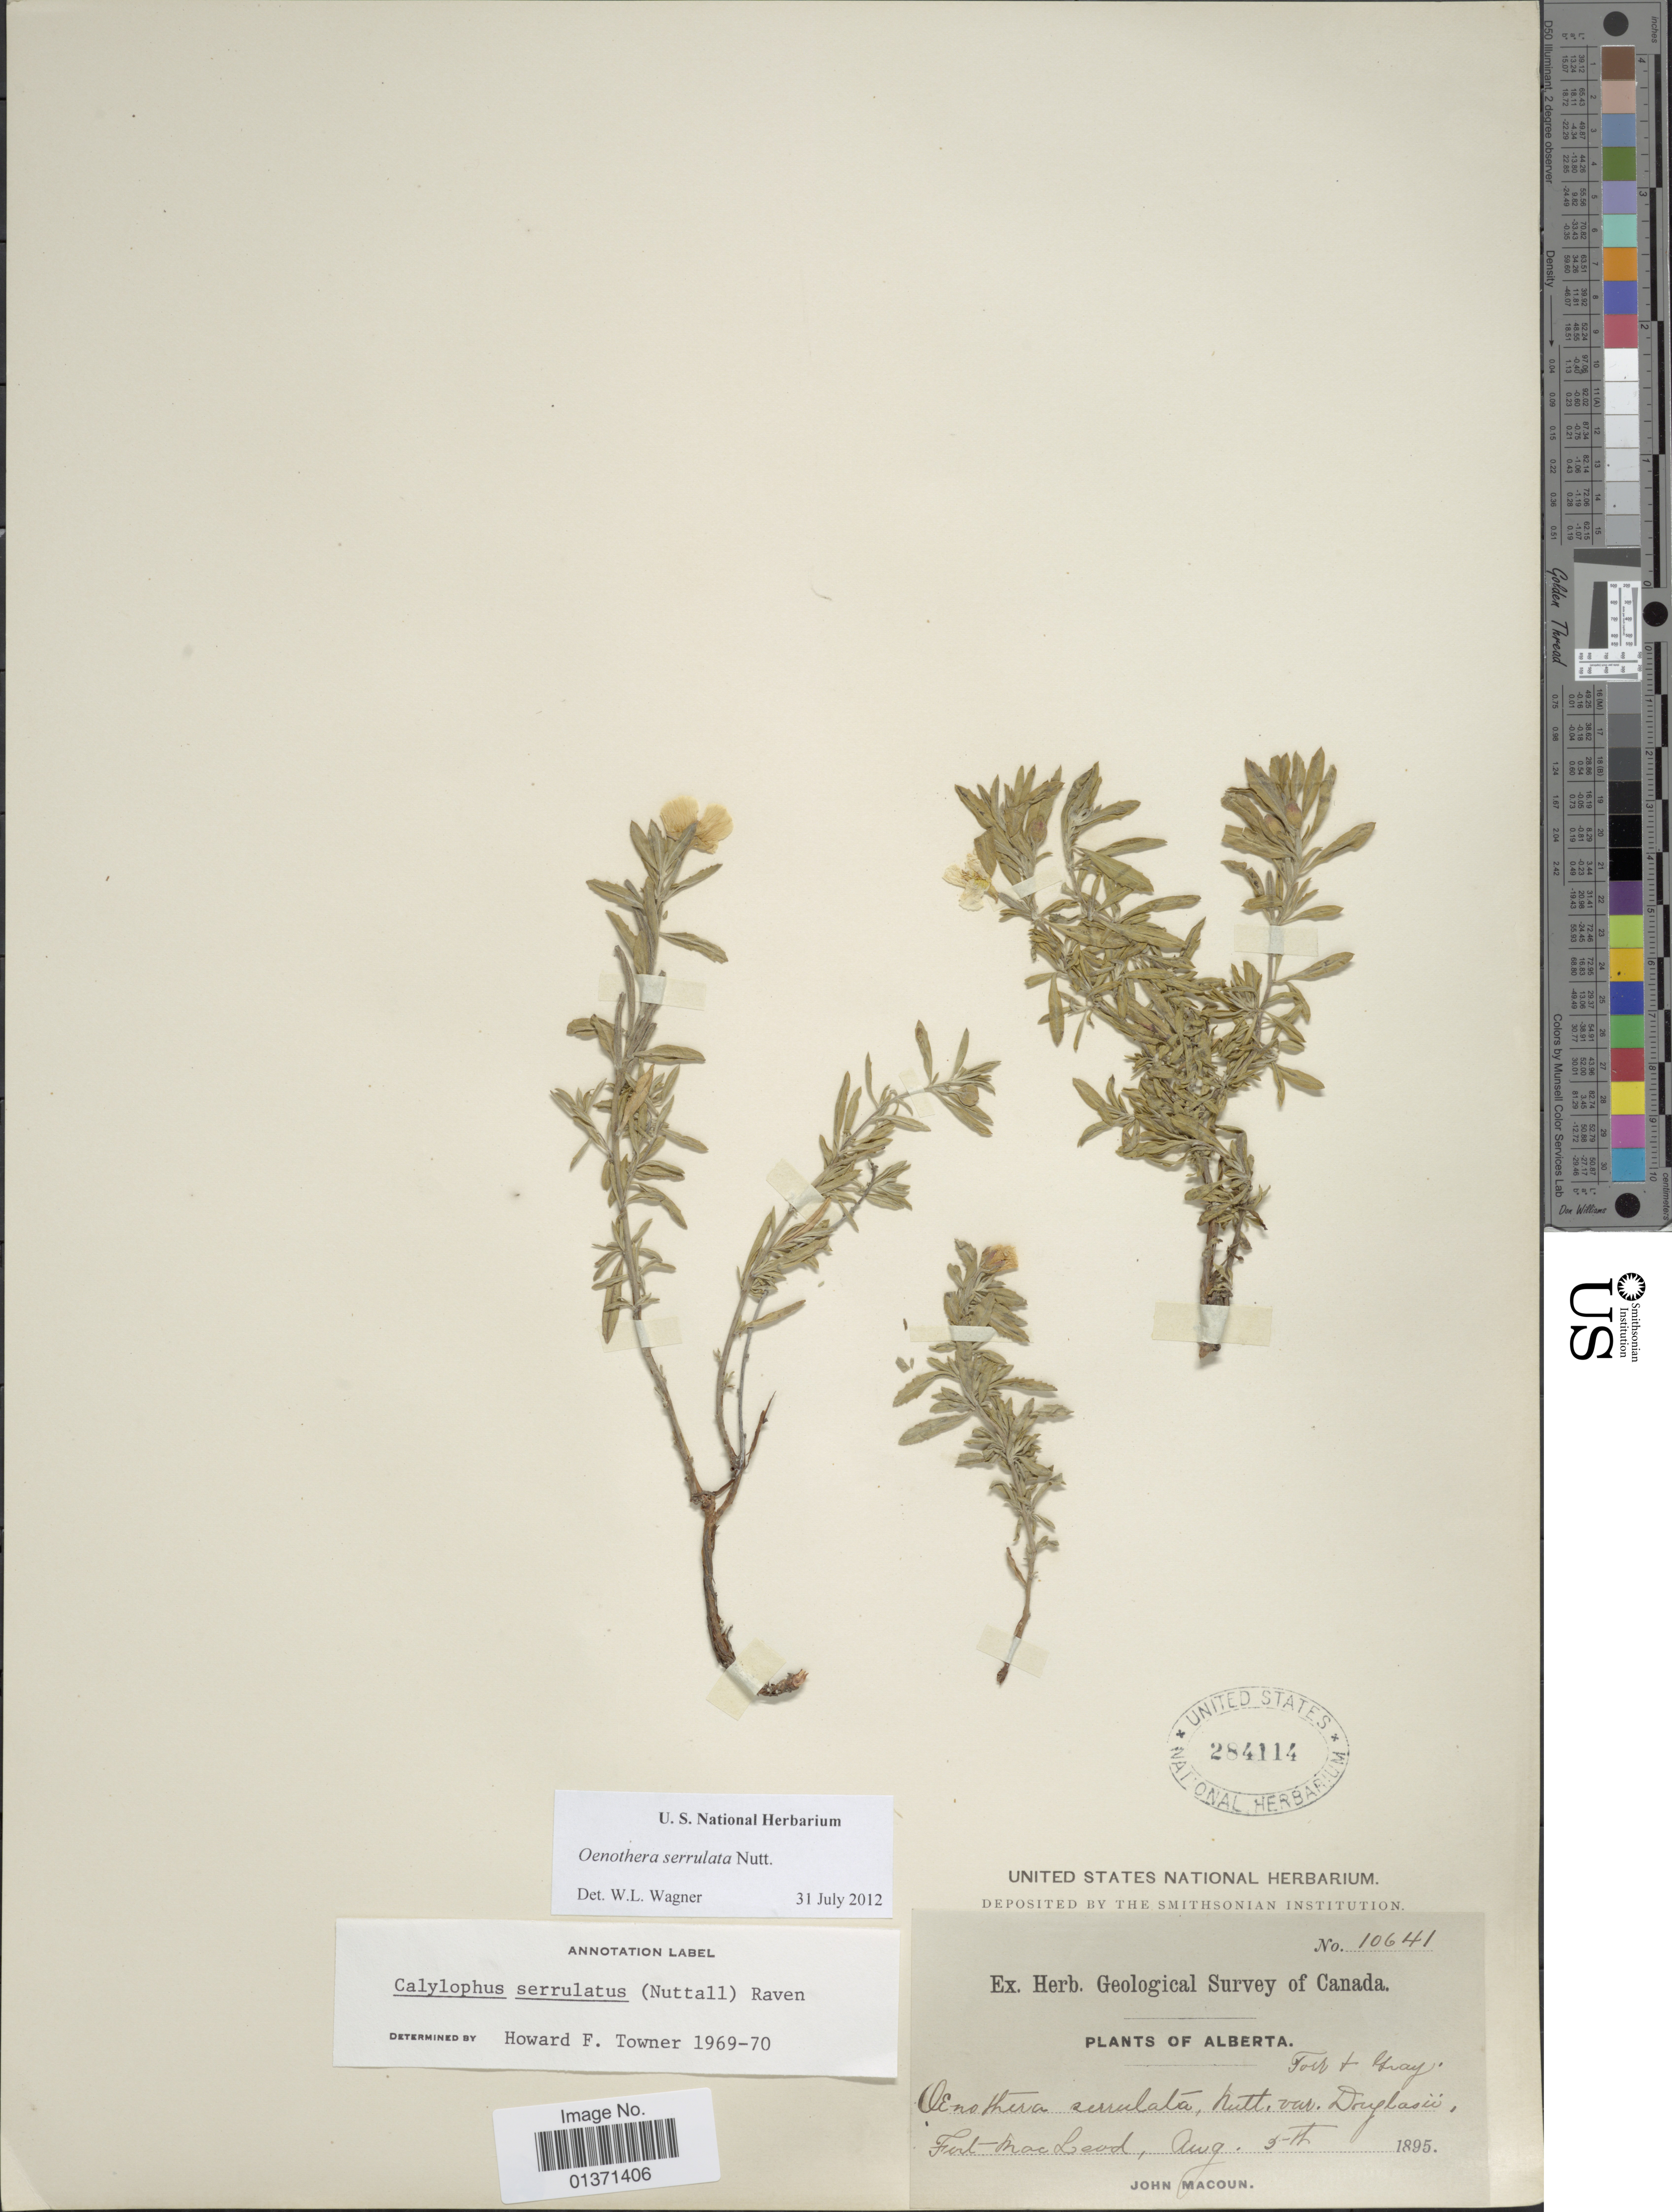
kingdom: Plantae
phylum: Tracheophyta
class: Magnoliopsida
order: Myrtales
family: Onagraceae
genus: Oenothera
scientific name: Oenothera serrulata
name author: Nutt.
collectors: J. Macoun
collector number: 10641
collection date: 1895-08-05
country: Canada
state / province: Alberta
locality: Fort Mac Leoad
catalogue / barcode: US 284114